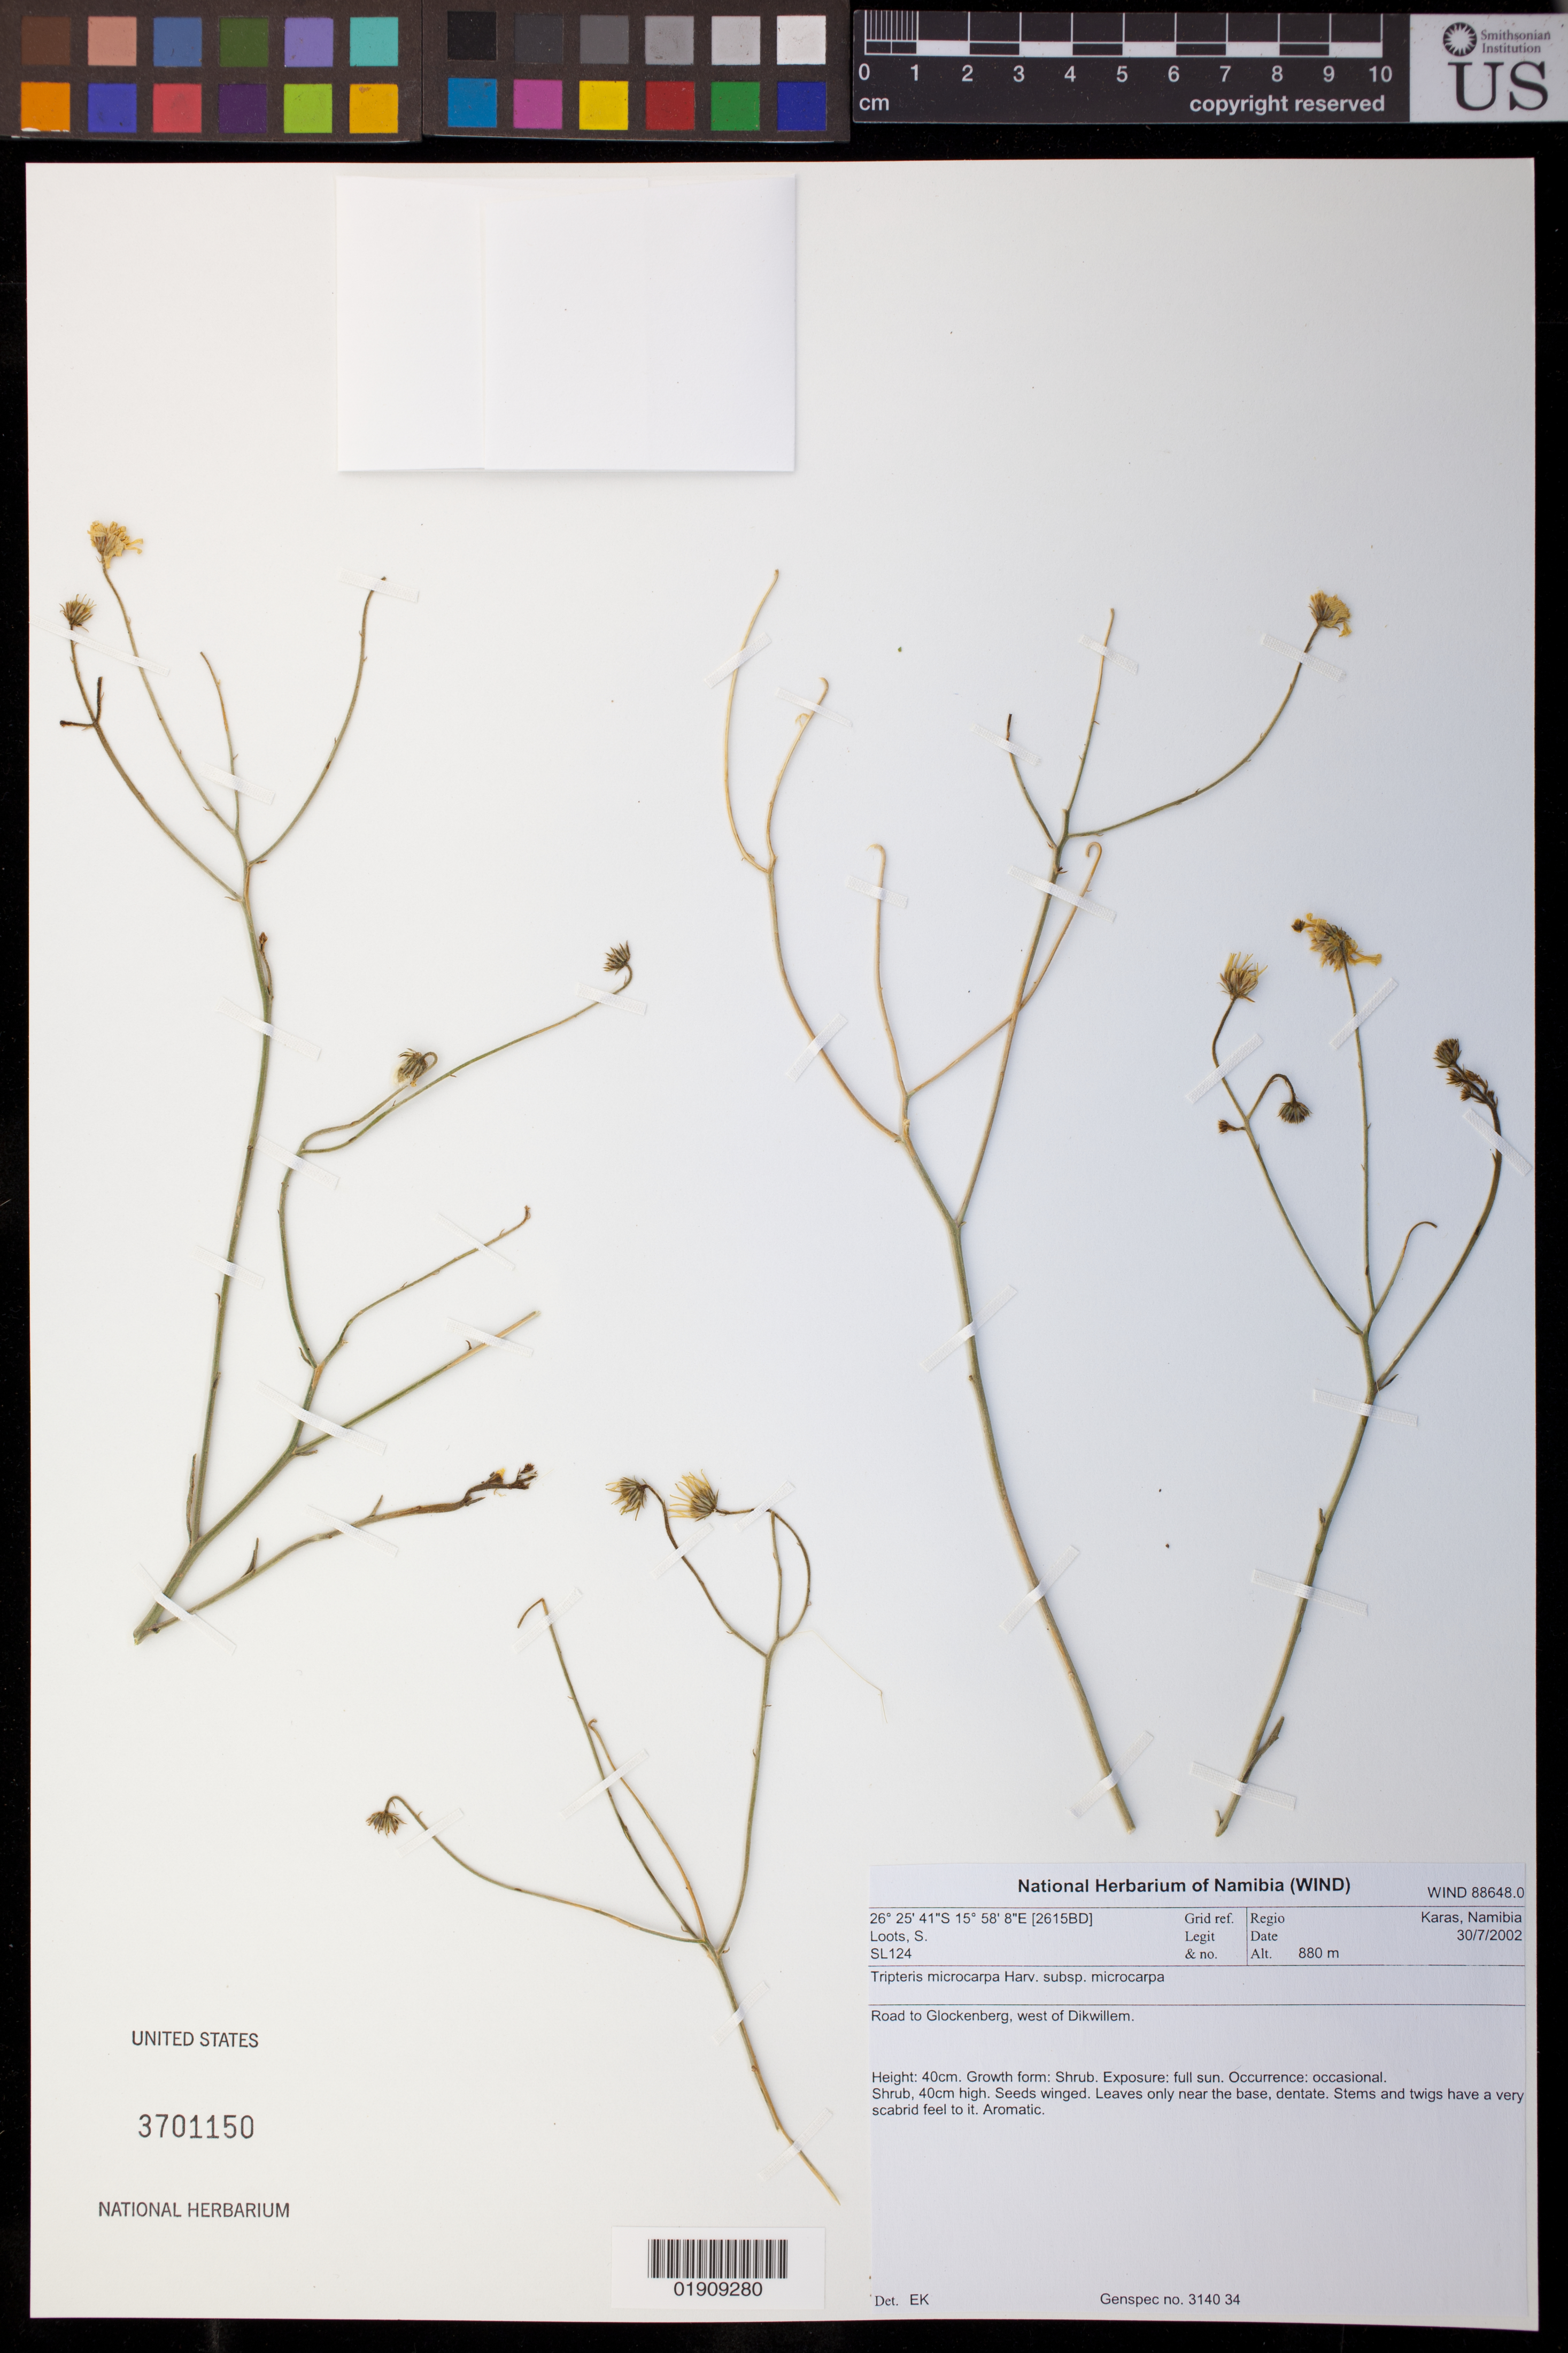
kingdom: Plantae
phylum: Tracheophyta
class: Magnoliopsida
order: Asterales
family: Asteraceae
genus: Tripteris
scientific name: Tripteris microcarpa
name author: Harv.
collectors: S. Loots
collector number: SL124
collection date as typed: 30 July 2002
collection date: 2002-07-30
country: Namibia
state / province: Karas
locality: Road to Glockenbergm W of Dikwillem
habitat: Full sun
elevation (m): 880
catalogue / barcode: US 3701150